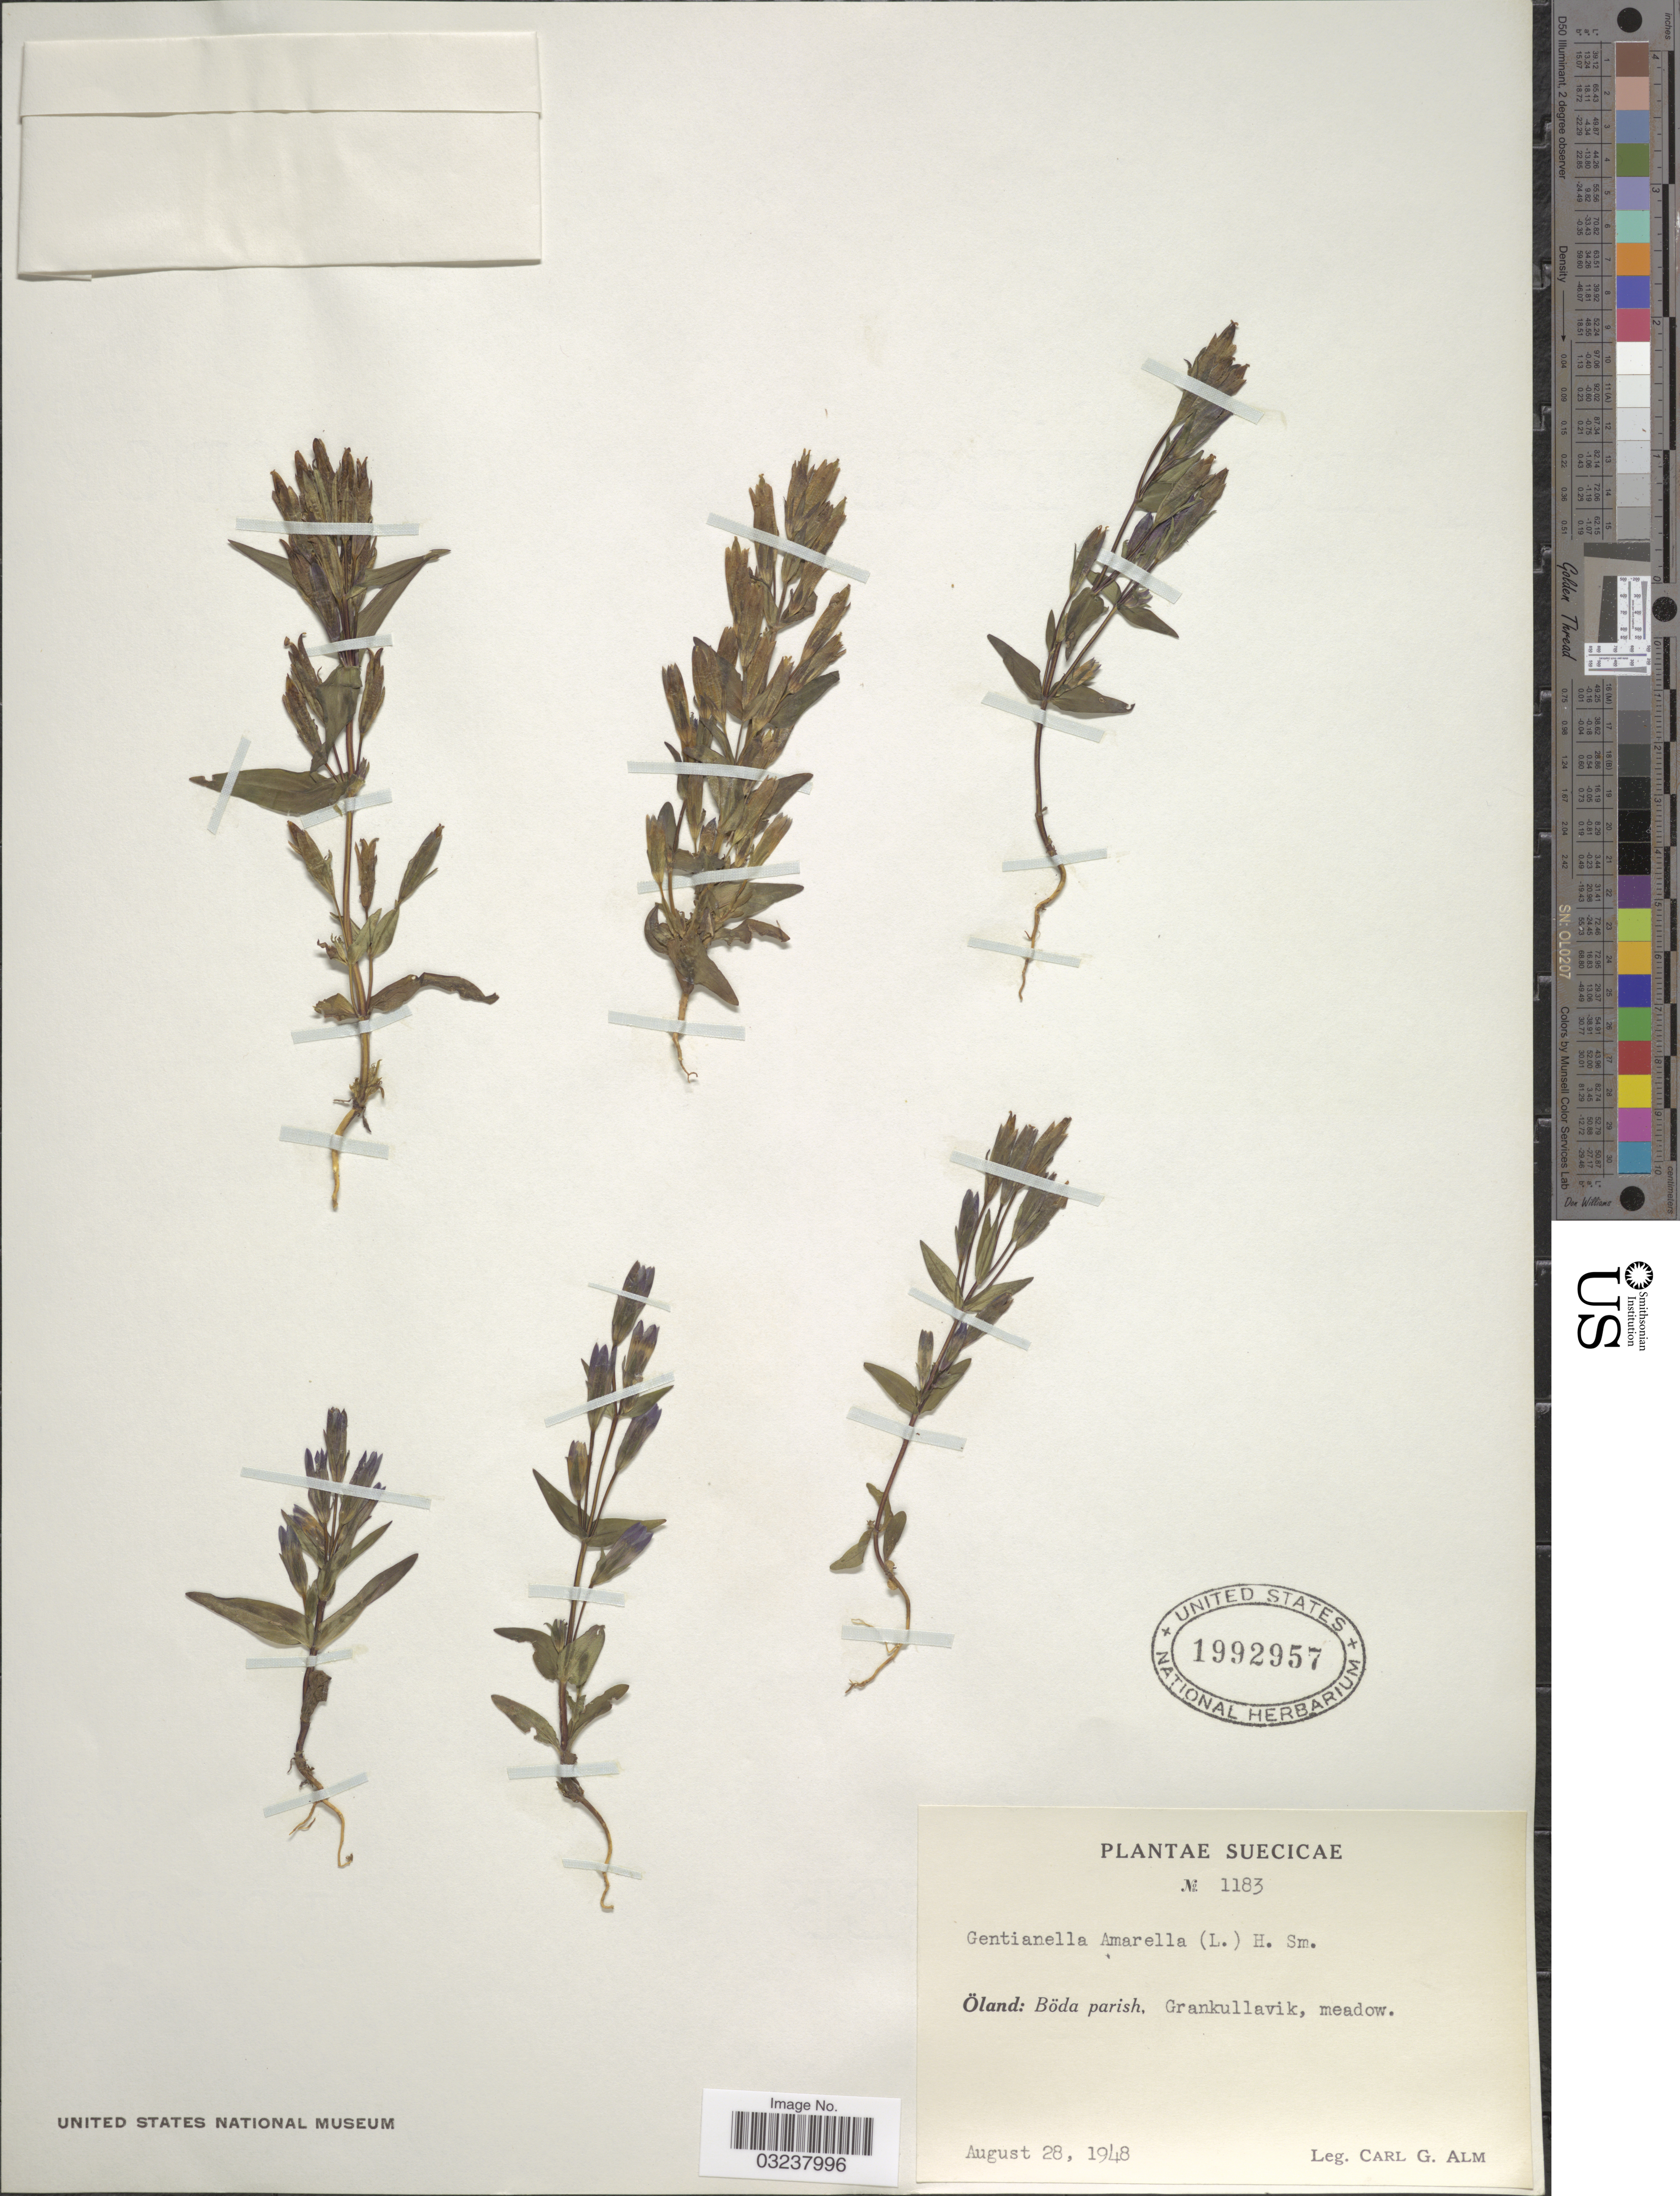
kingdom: Plantae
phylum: Tracheophyta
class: Magnoliopsida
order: Gentianales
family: Gentianaceae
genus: Gentianella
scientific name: Gentianella amarella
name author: (L.) Börner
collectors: C. G. Alm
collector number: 1183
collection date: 1948-08-28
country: Sweden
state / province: Kalmar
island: Oland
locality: Suecicae. Oland: Böda parish, Grankullavik, meadow.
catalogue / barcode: US 1992957